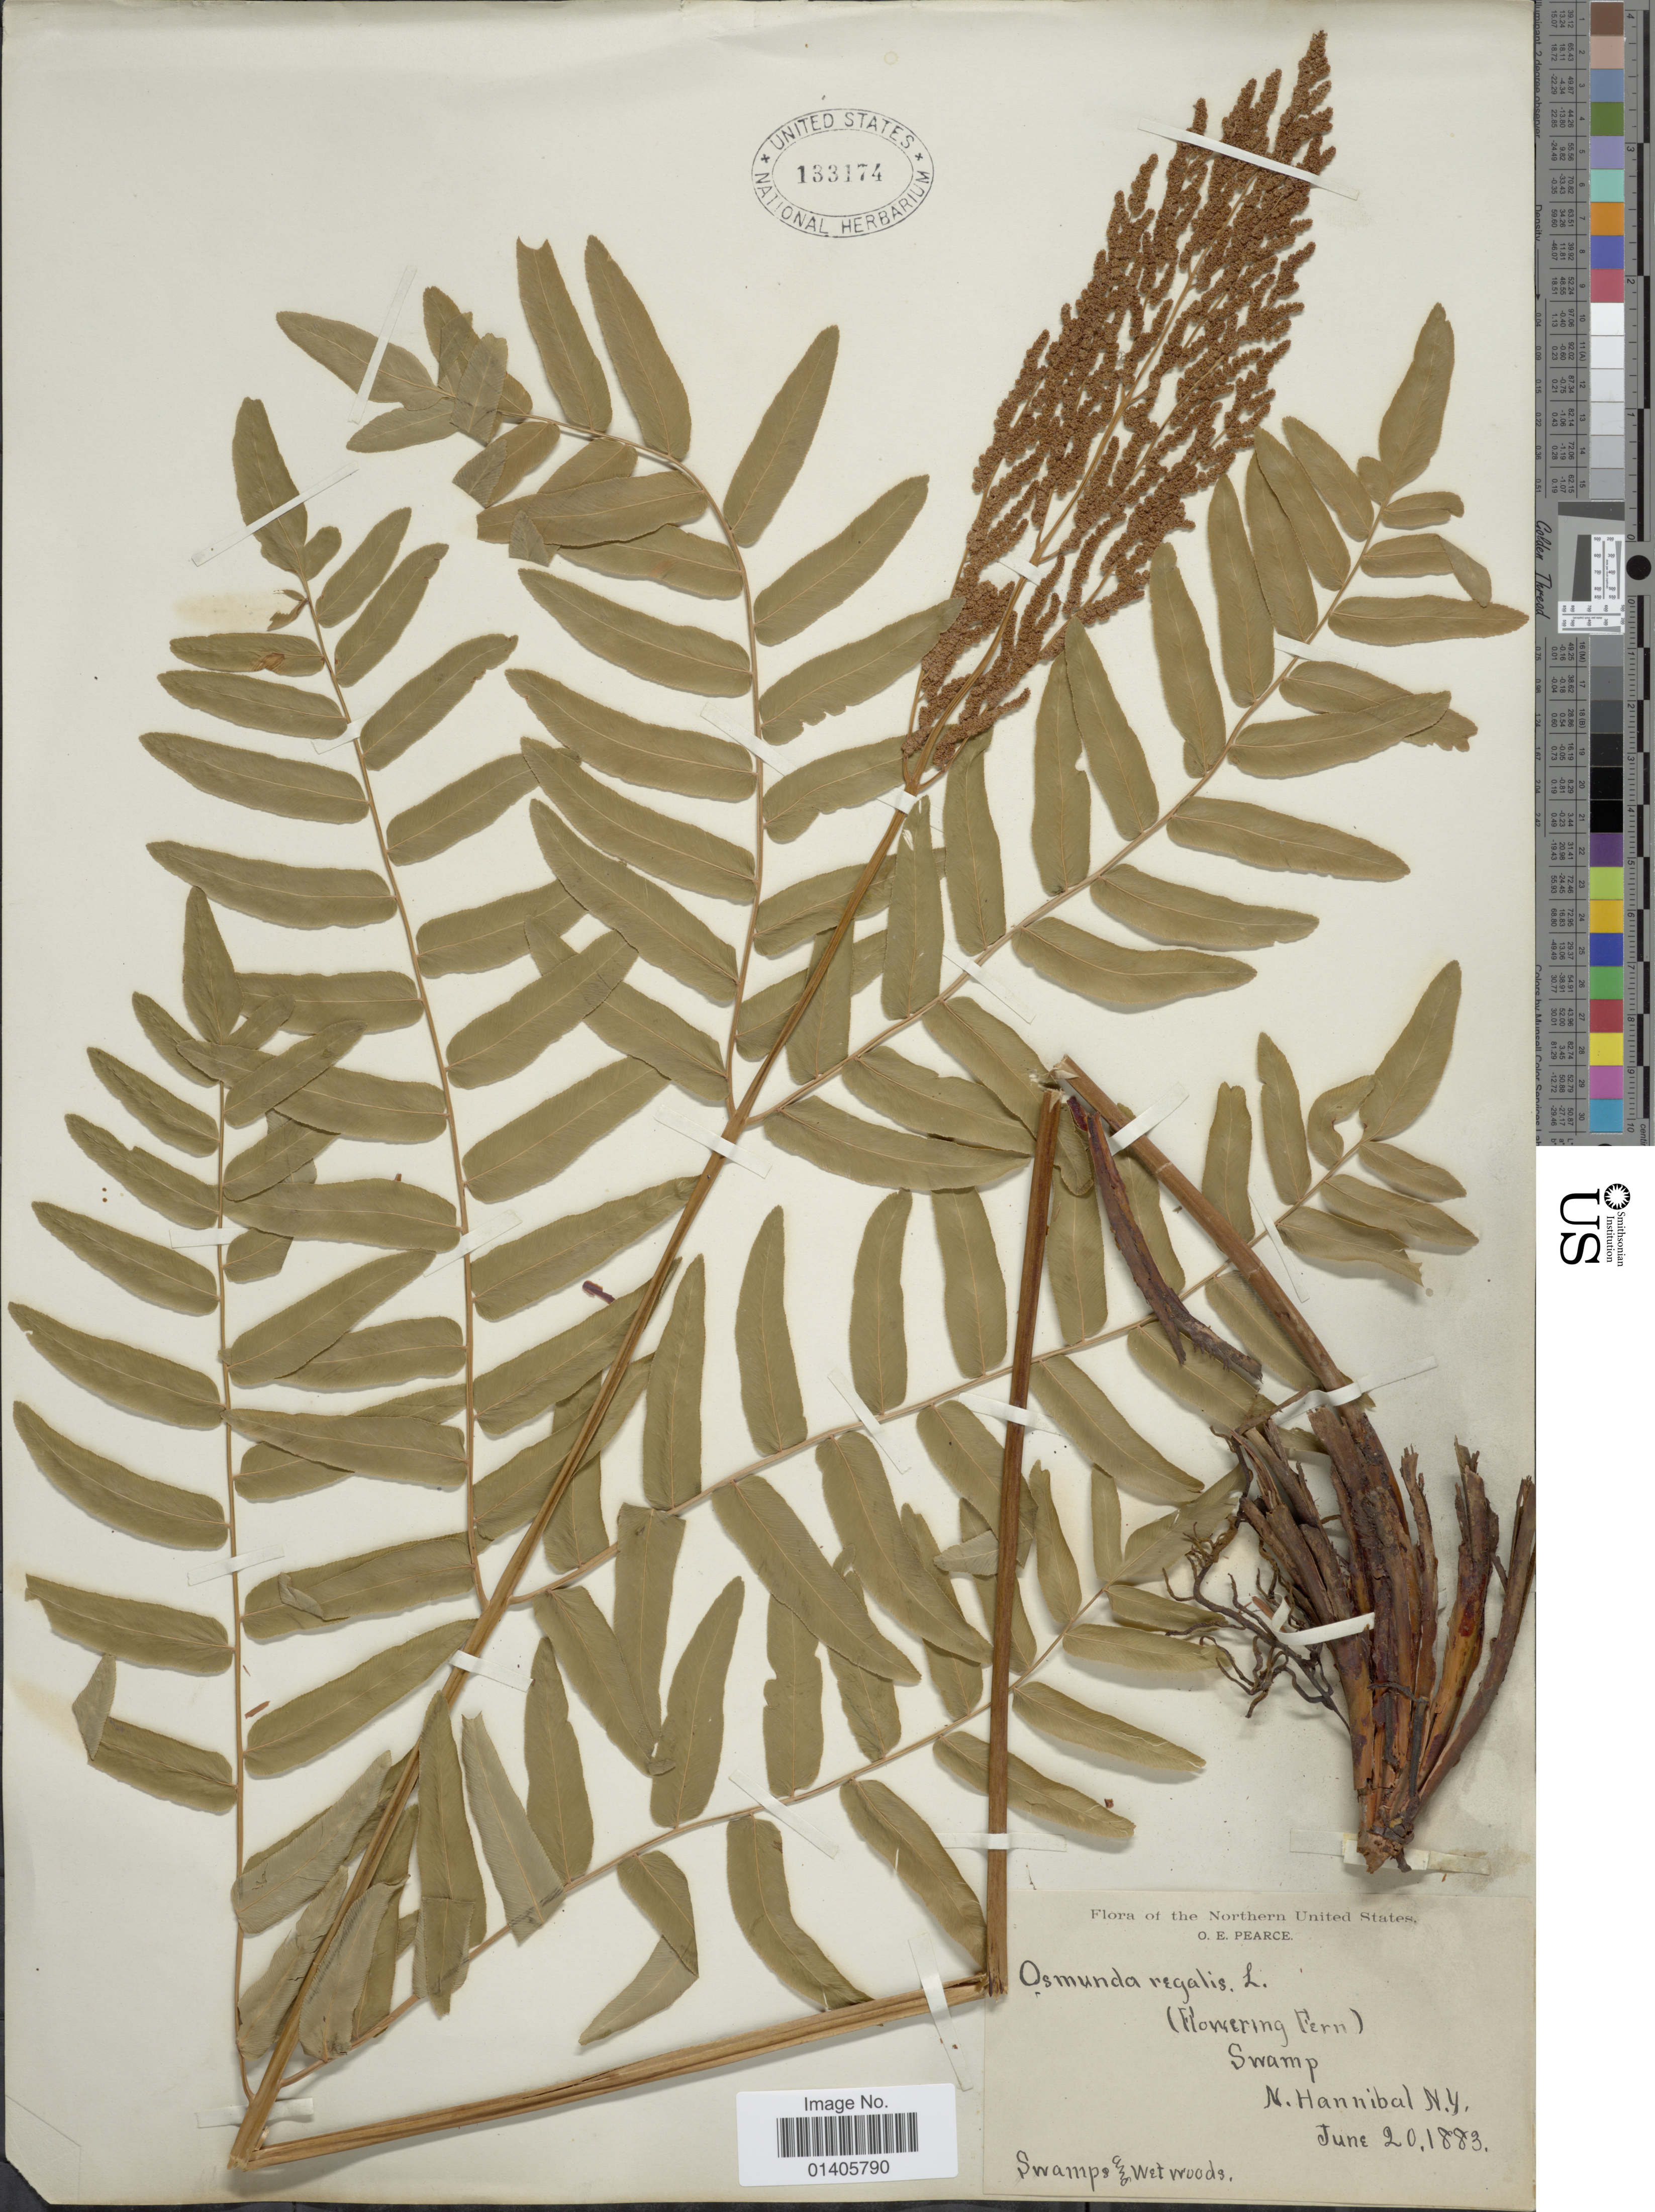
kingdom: Plantae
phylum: Tracheophyta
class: Polypodiopsida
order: Osmundales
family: Osmundaceae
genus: Osmunda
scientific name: Osmunda regalis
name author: L.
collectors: O. E. Pearce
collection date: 1883-06-20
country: United States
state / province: New York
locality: Swamp, NHannibal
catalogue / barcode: US 133174